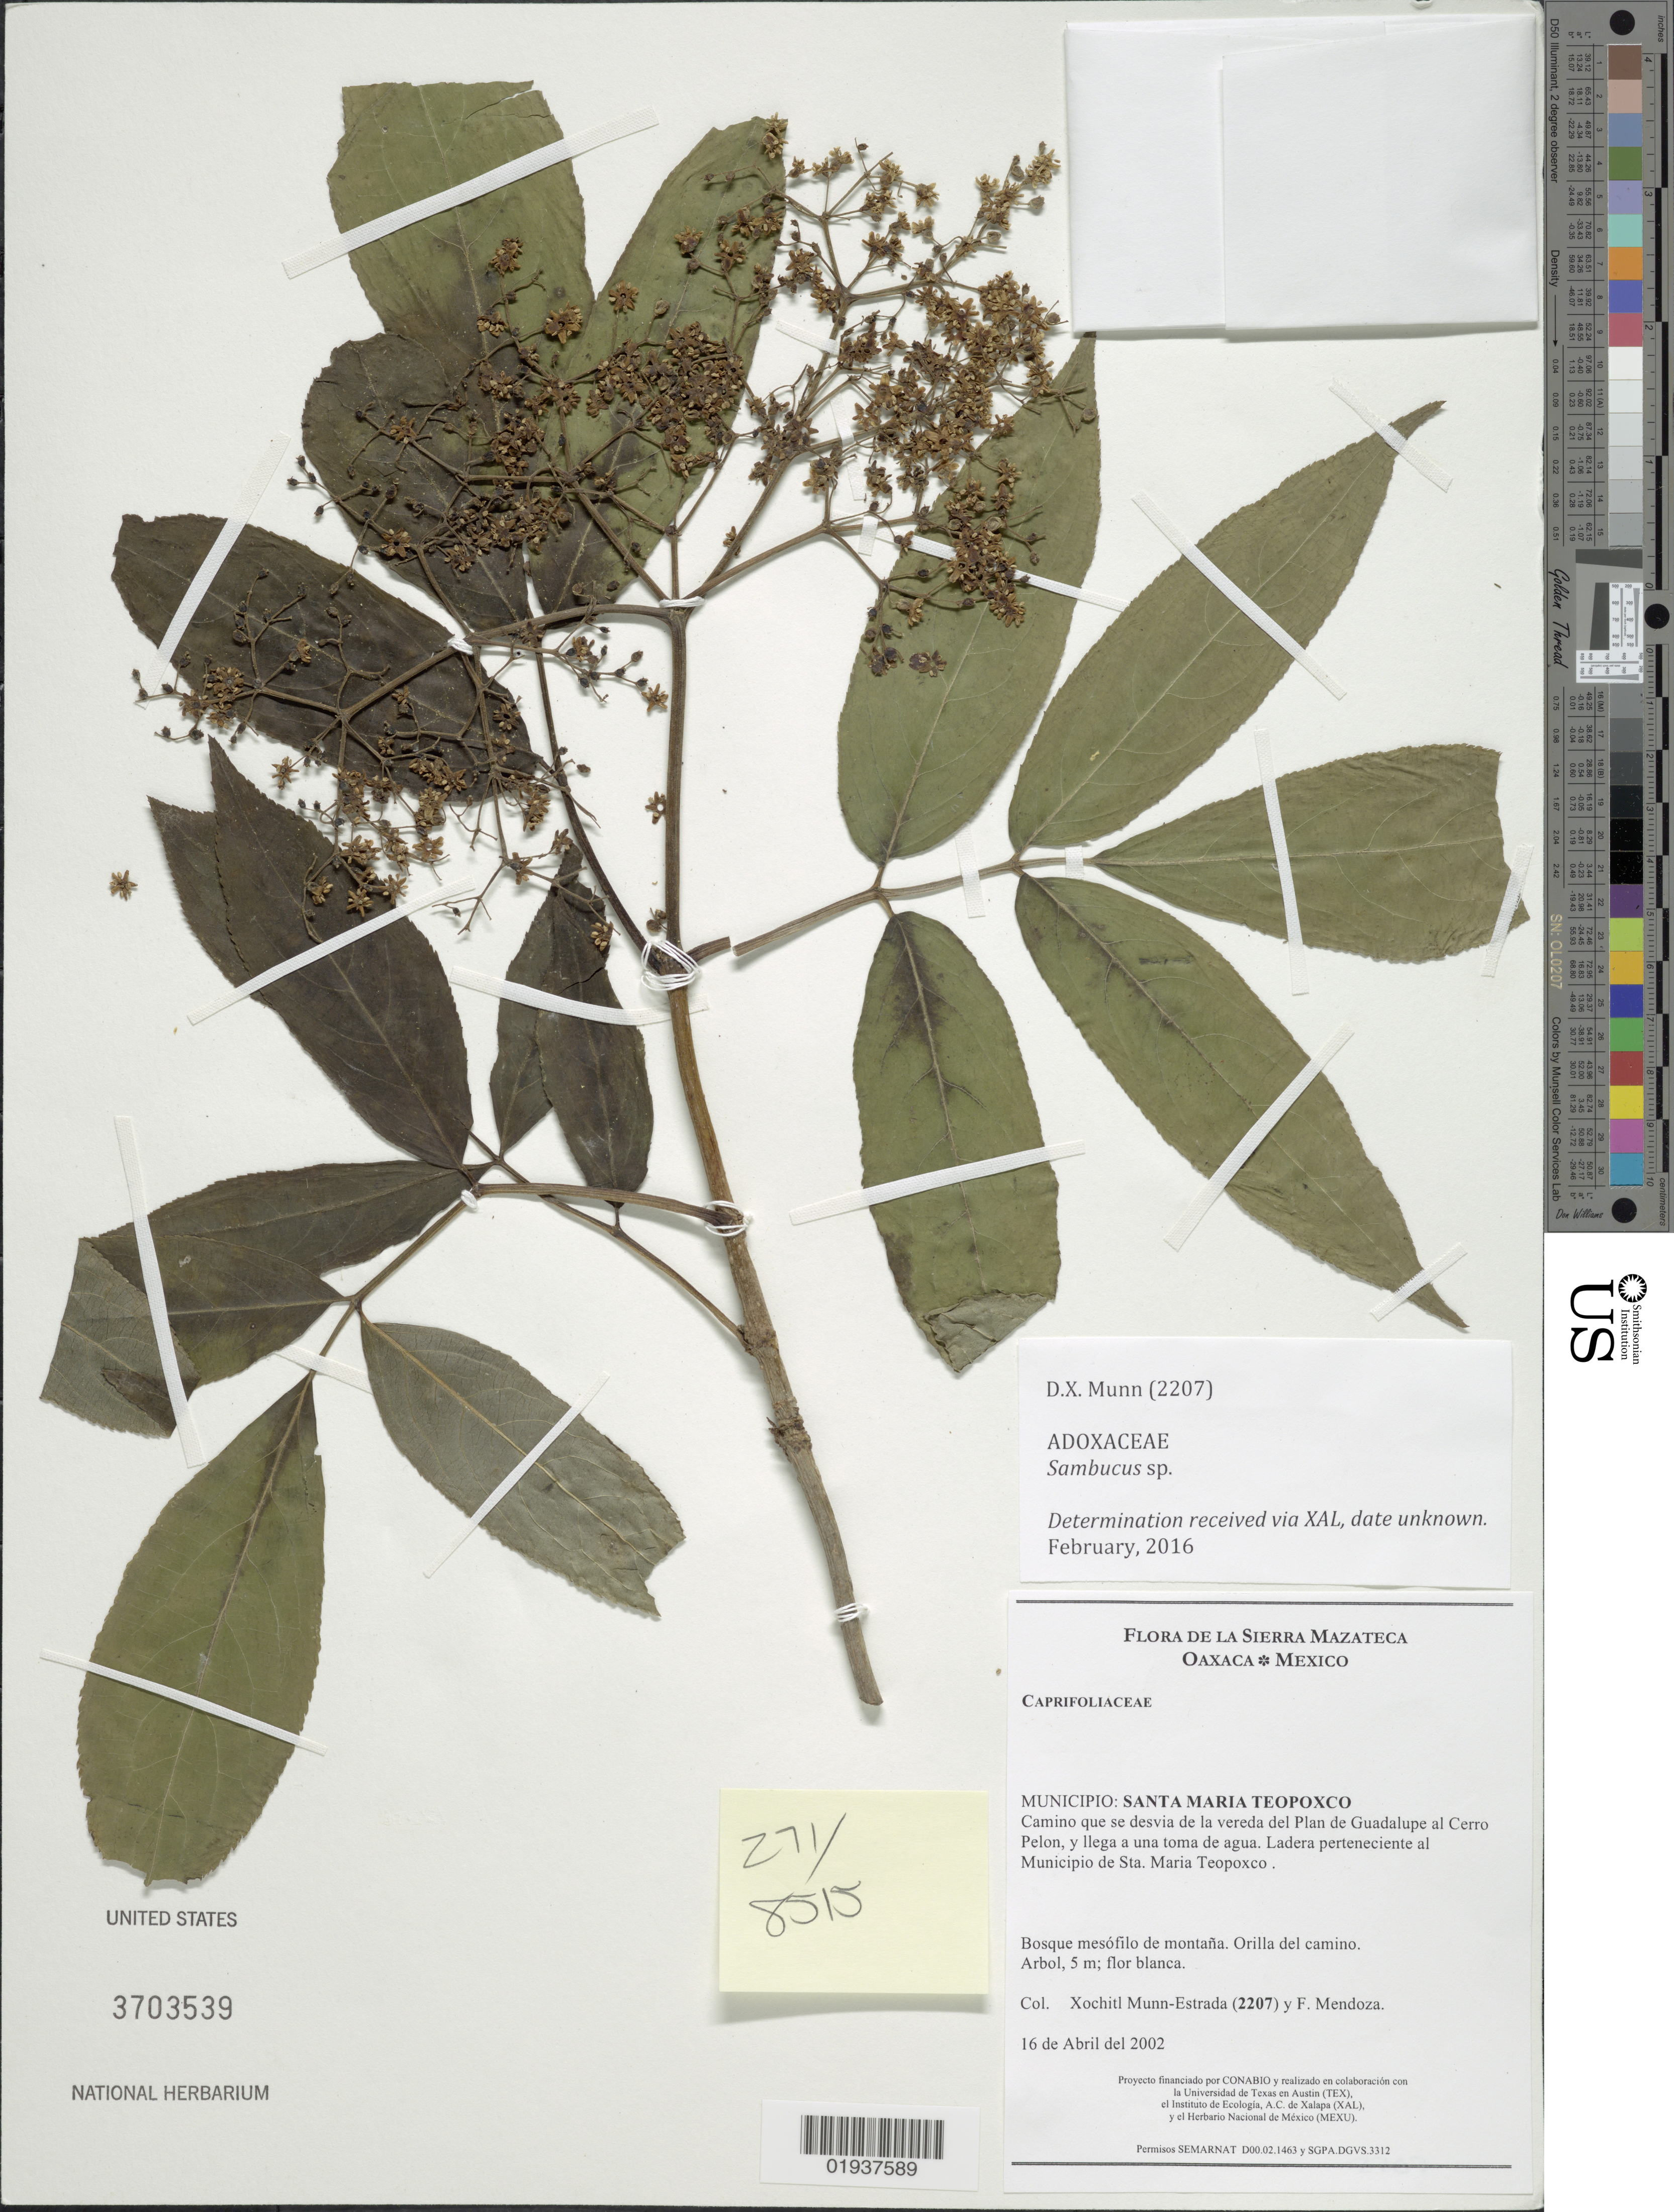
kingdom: Plantae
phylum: Tracheophyta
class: Magnoliopsida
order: Dipsacales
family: Viburnaceae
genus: Sambucus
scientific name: Sambucus sp.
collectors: X. Munn-Estrada & F. Mendoza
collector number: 2207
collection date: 2002-04-16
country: Mexico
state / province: Oaxaca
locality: De La Sierra Mazateca, Municipio: Santa Maria Teopoxco, Camino que se desvia de la vereda del Plan de Guadalupe al Cerro Pelon, y Ilega a una toma de agua. Ladera perteneciente al Municipio de Sta. Maria Teopoxco.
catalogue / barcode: US 3703539